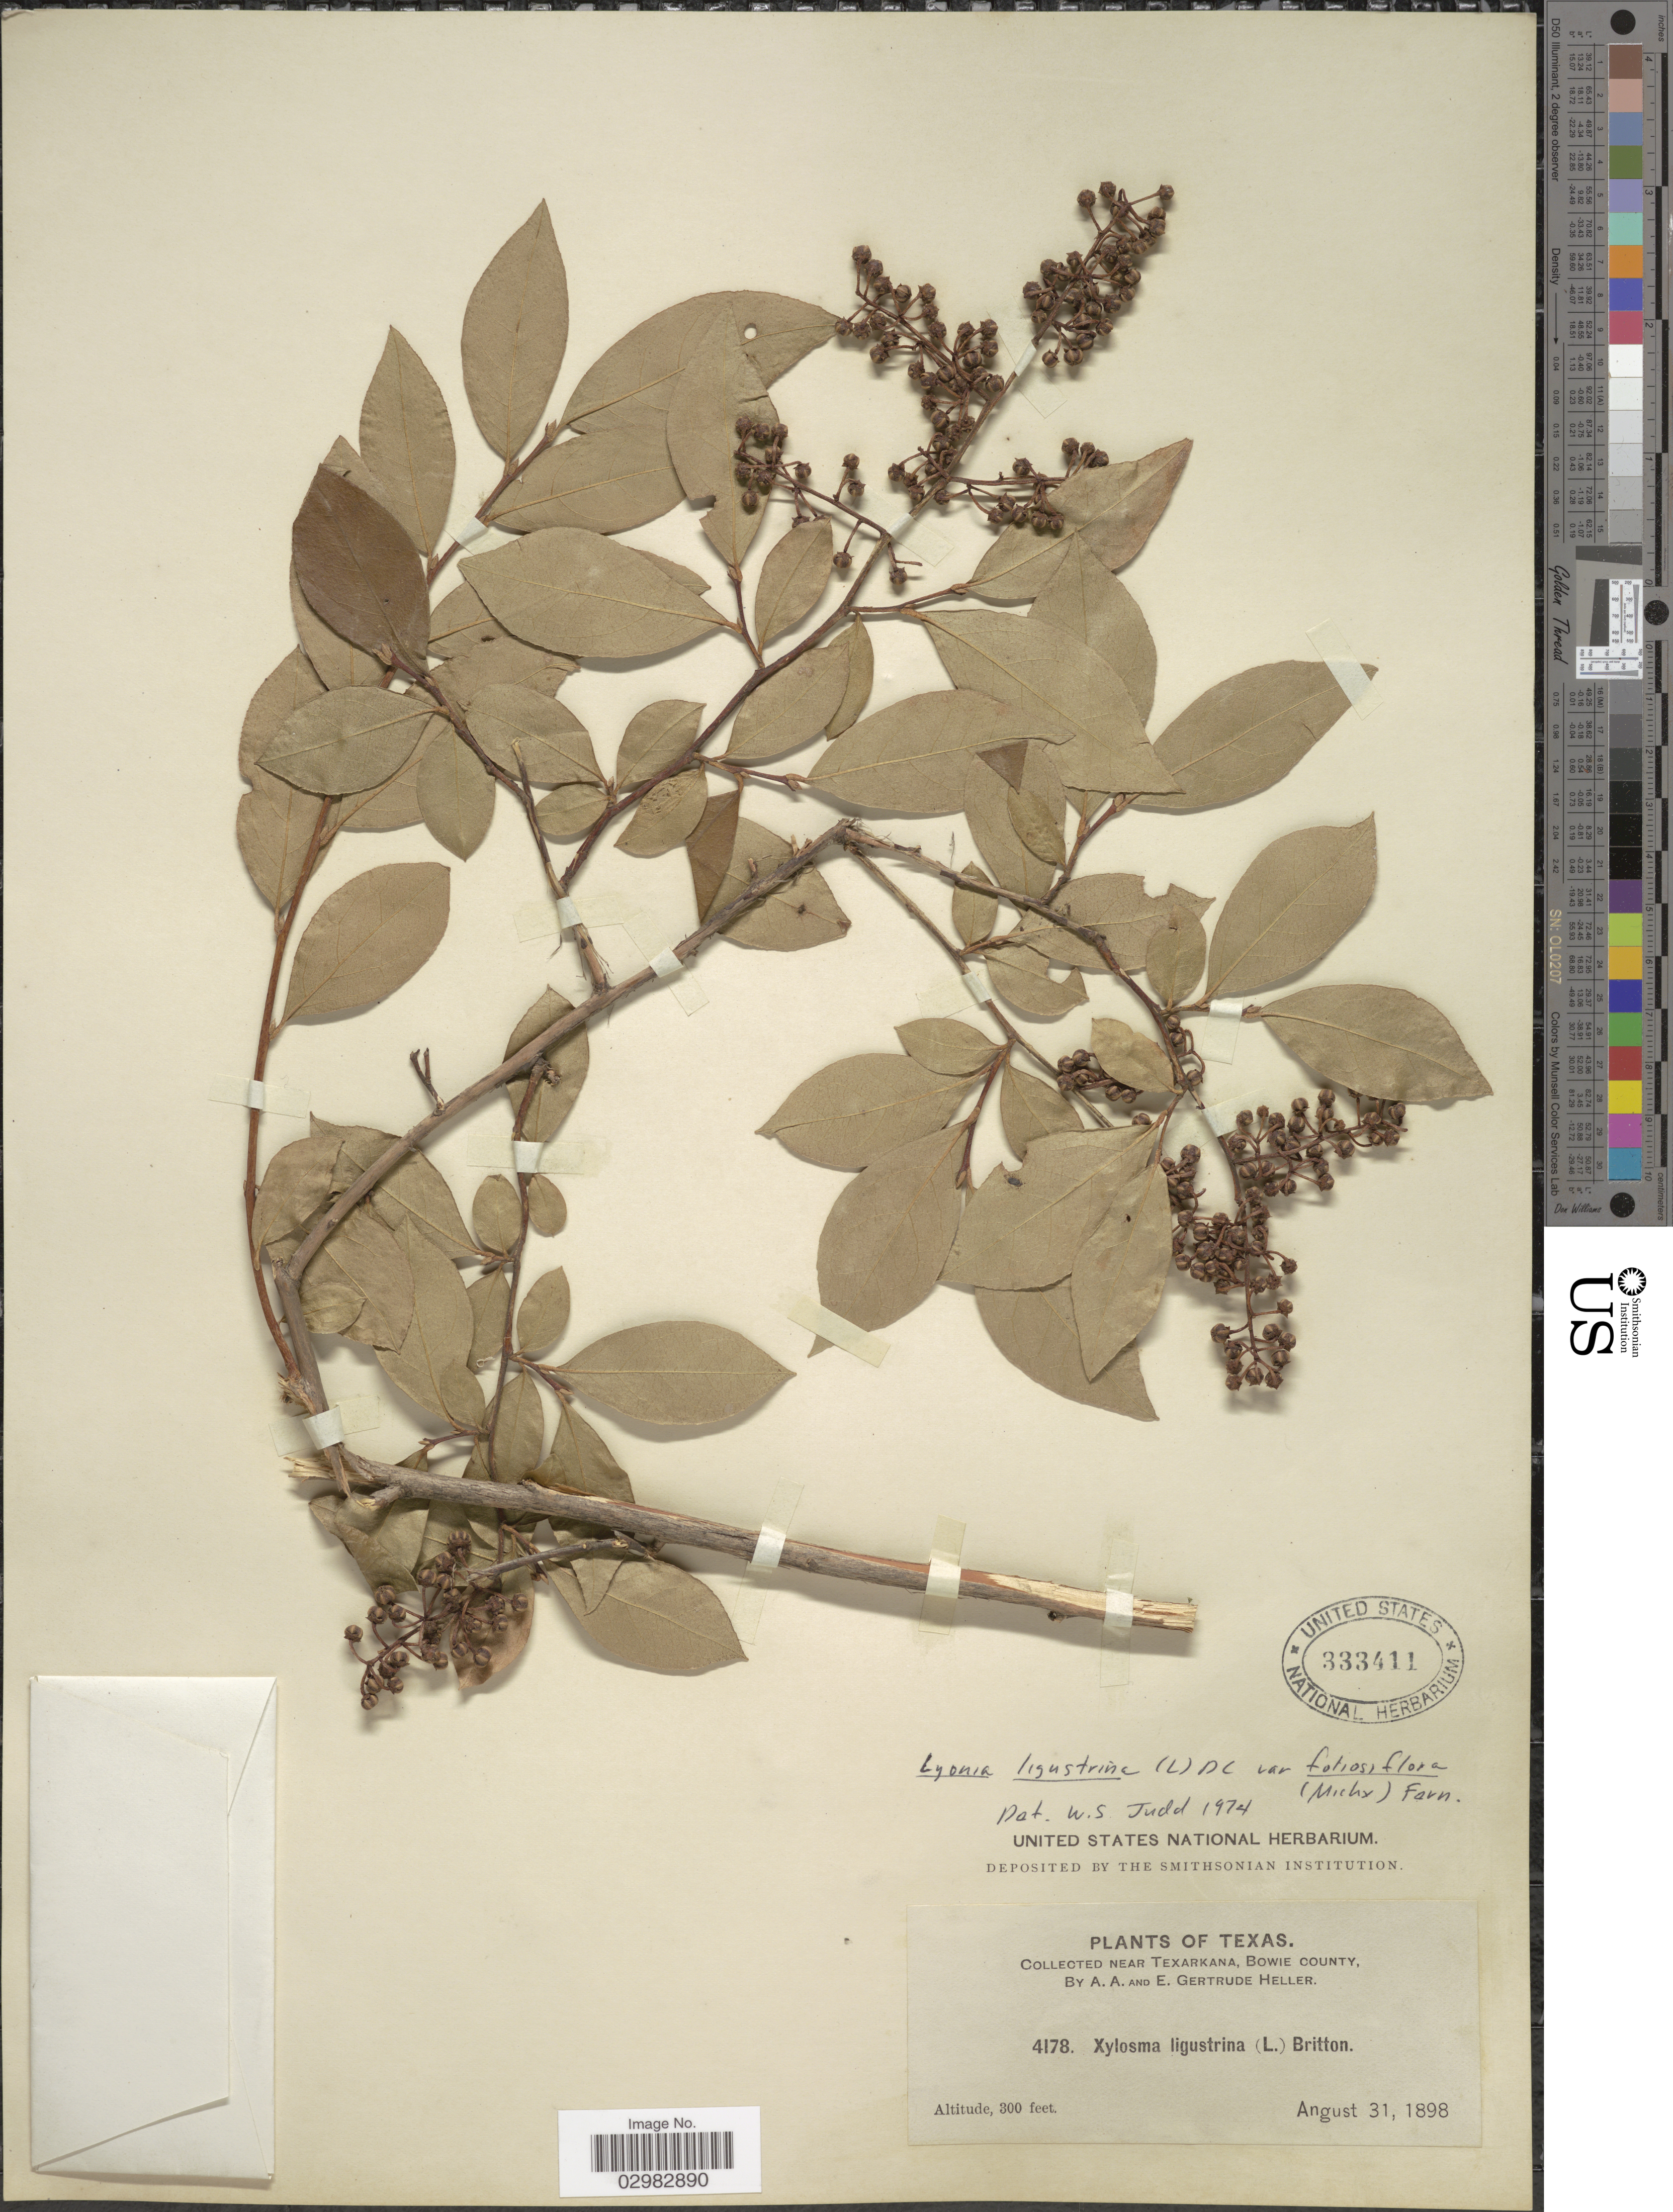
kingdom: Plantae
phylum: Tracheophyta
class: Magnoliopsida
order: Ericales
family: Ericaceae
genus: Lyonia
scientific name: Lyonia ligustrina var. foliosiflora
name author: (Michx.) Fernald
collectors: A. A. Heller & E. G. Heller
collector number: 4178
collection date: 1898-08-31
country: United States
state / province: Texas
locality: Near Texarkana, Bowie County.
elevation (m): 91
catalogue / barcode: US 333411